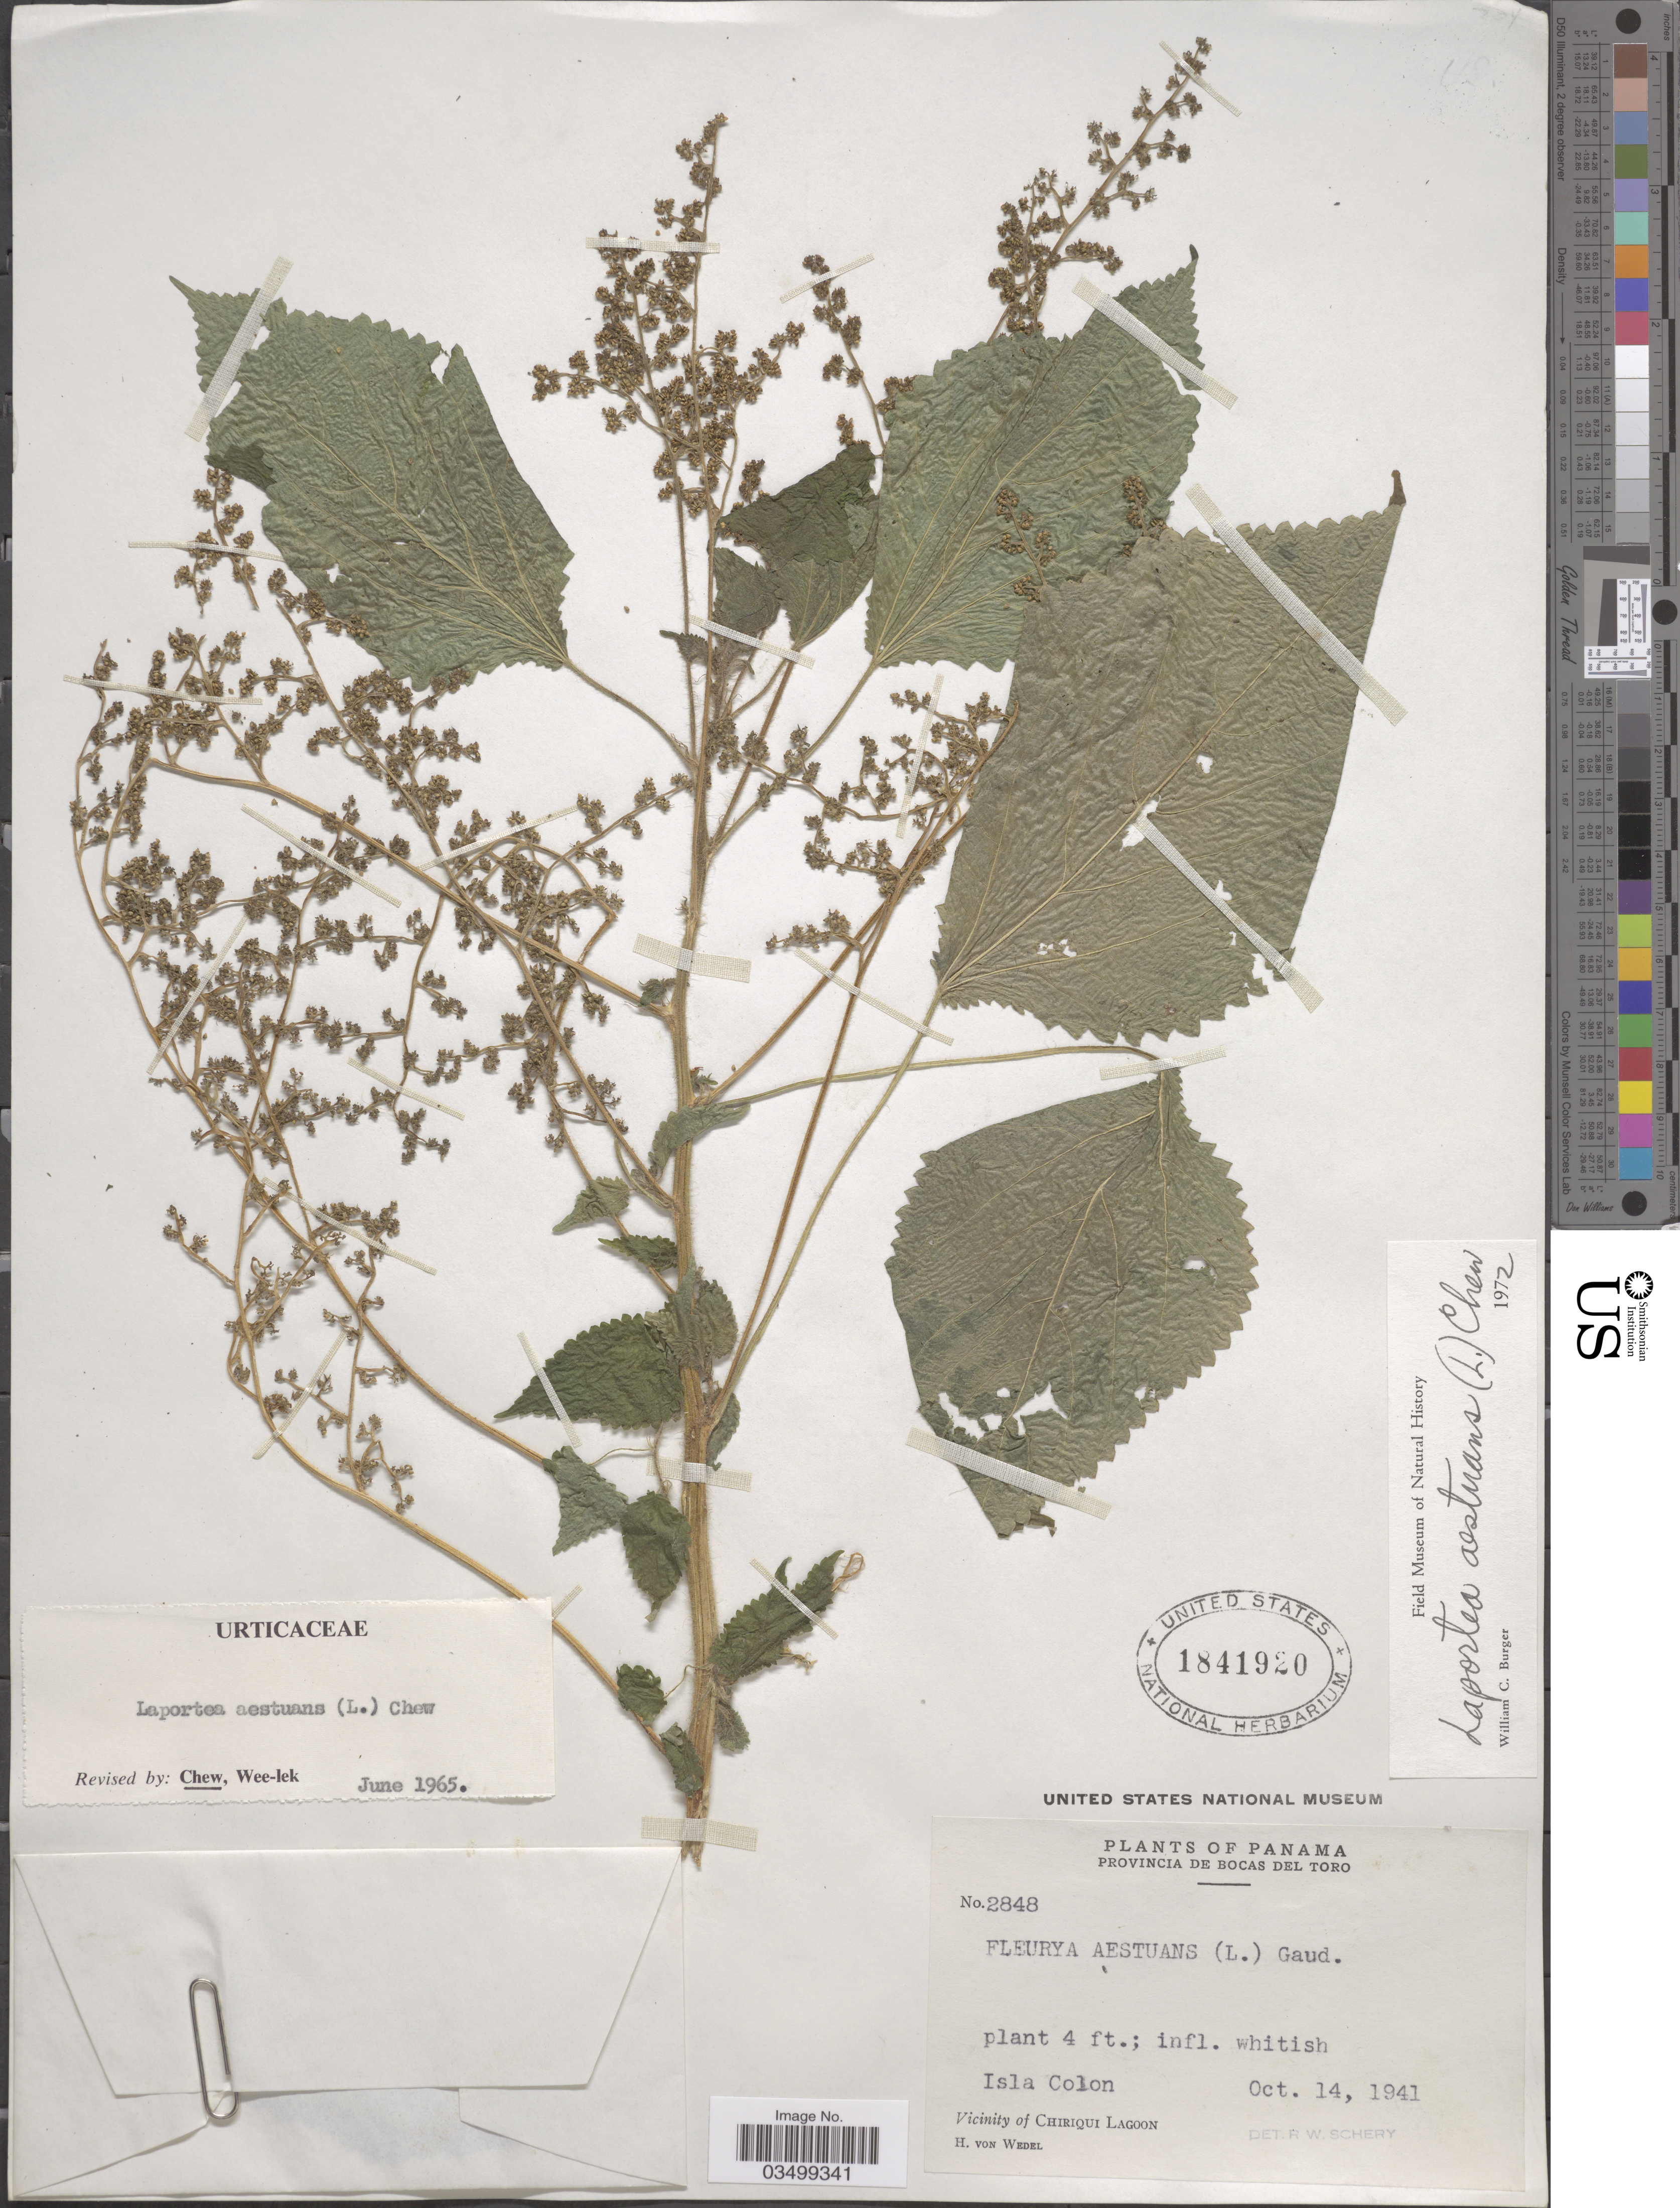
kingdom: Plantae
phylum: Tracheophyta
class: Magnoliopsida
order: Rosales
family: Urticaceae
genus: Laportea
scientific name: Laportea aestuans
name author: (L.) Chew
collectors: H. von Wedel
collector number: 2848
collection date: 1941-10-14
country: Panama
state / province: Bocas del Toro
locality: Isla Colon. Vicinity of Chiriqui Lagoon.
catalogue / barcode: US 1841920